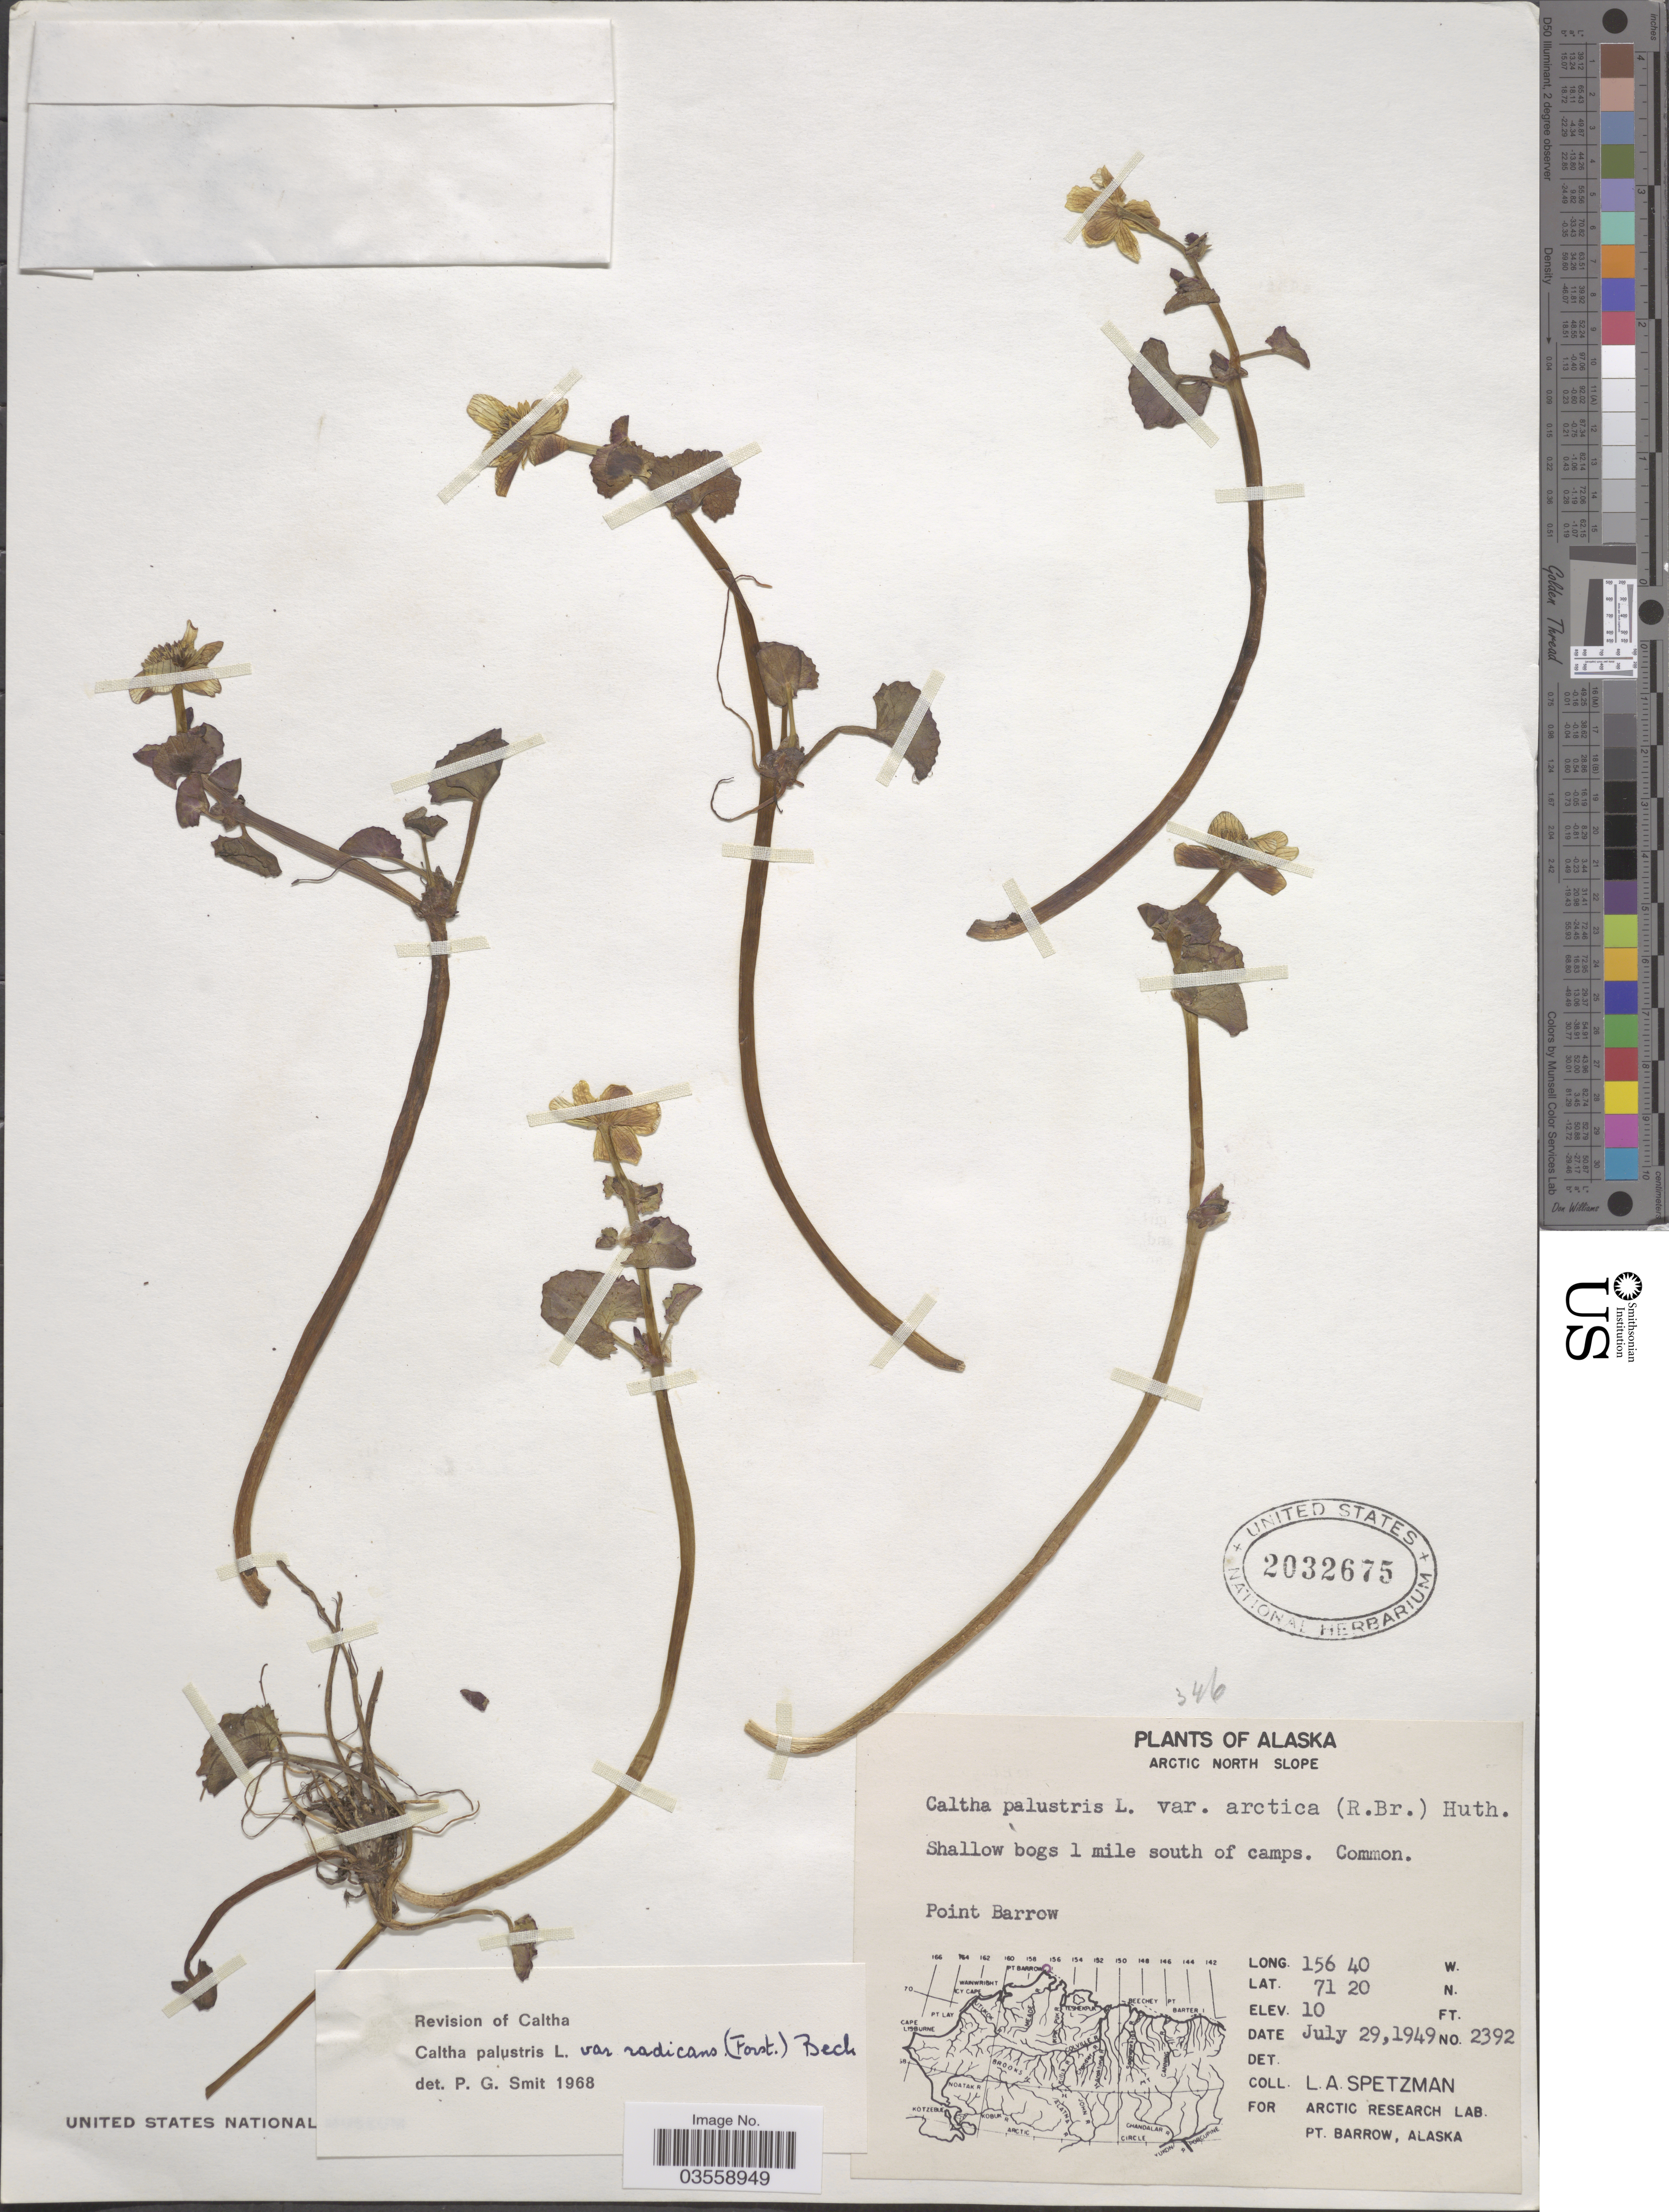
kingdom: Plantae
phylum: Tracheophyta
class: Magnoliopsida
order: Ranunculales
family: Ranunculaceae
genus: Caltha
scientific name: Caltha palustris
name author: L.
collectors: L. Spetzman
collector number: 2392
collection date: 1949-07-29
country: United States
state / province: Alaska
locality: Arctic North Slope. 1 mile south of camps. Point Barrow.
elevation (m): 3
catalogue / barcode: US 2032675